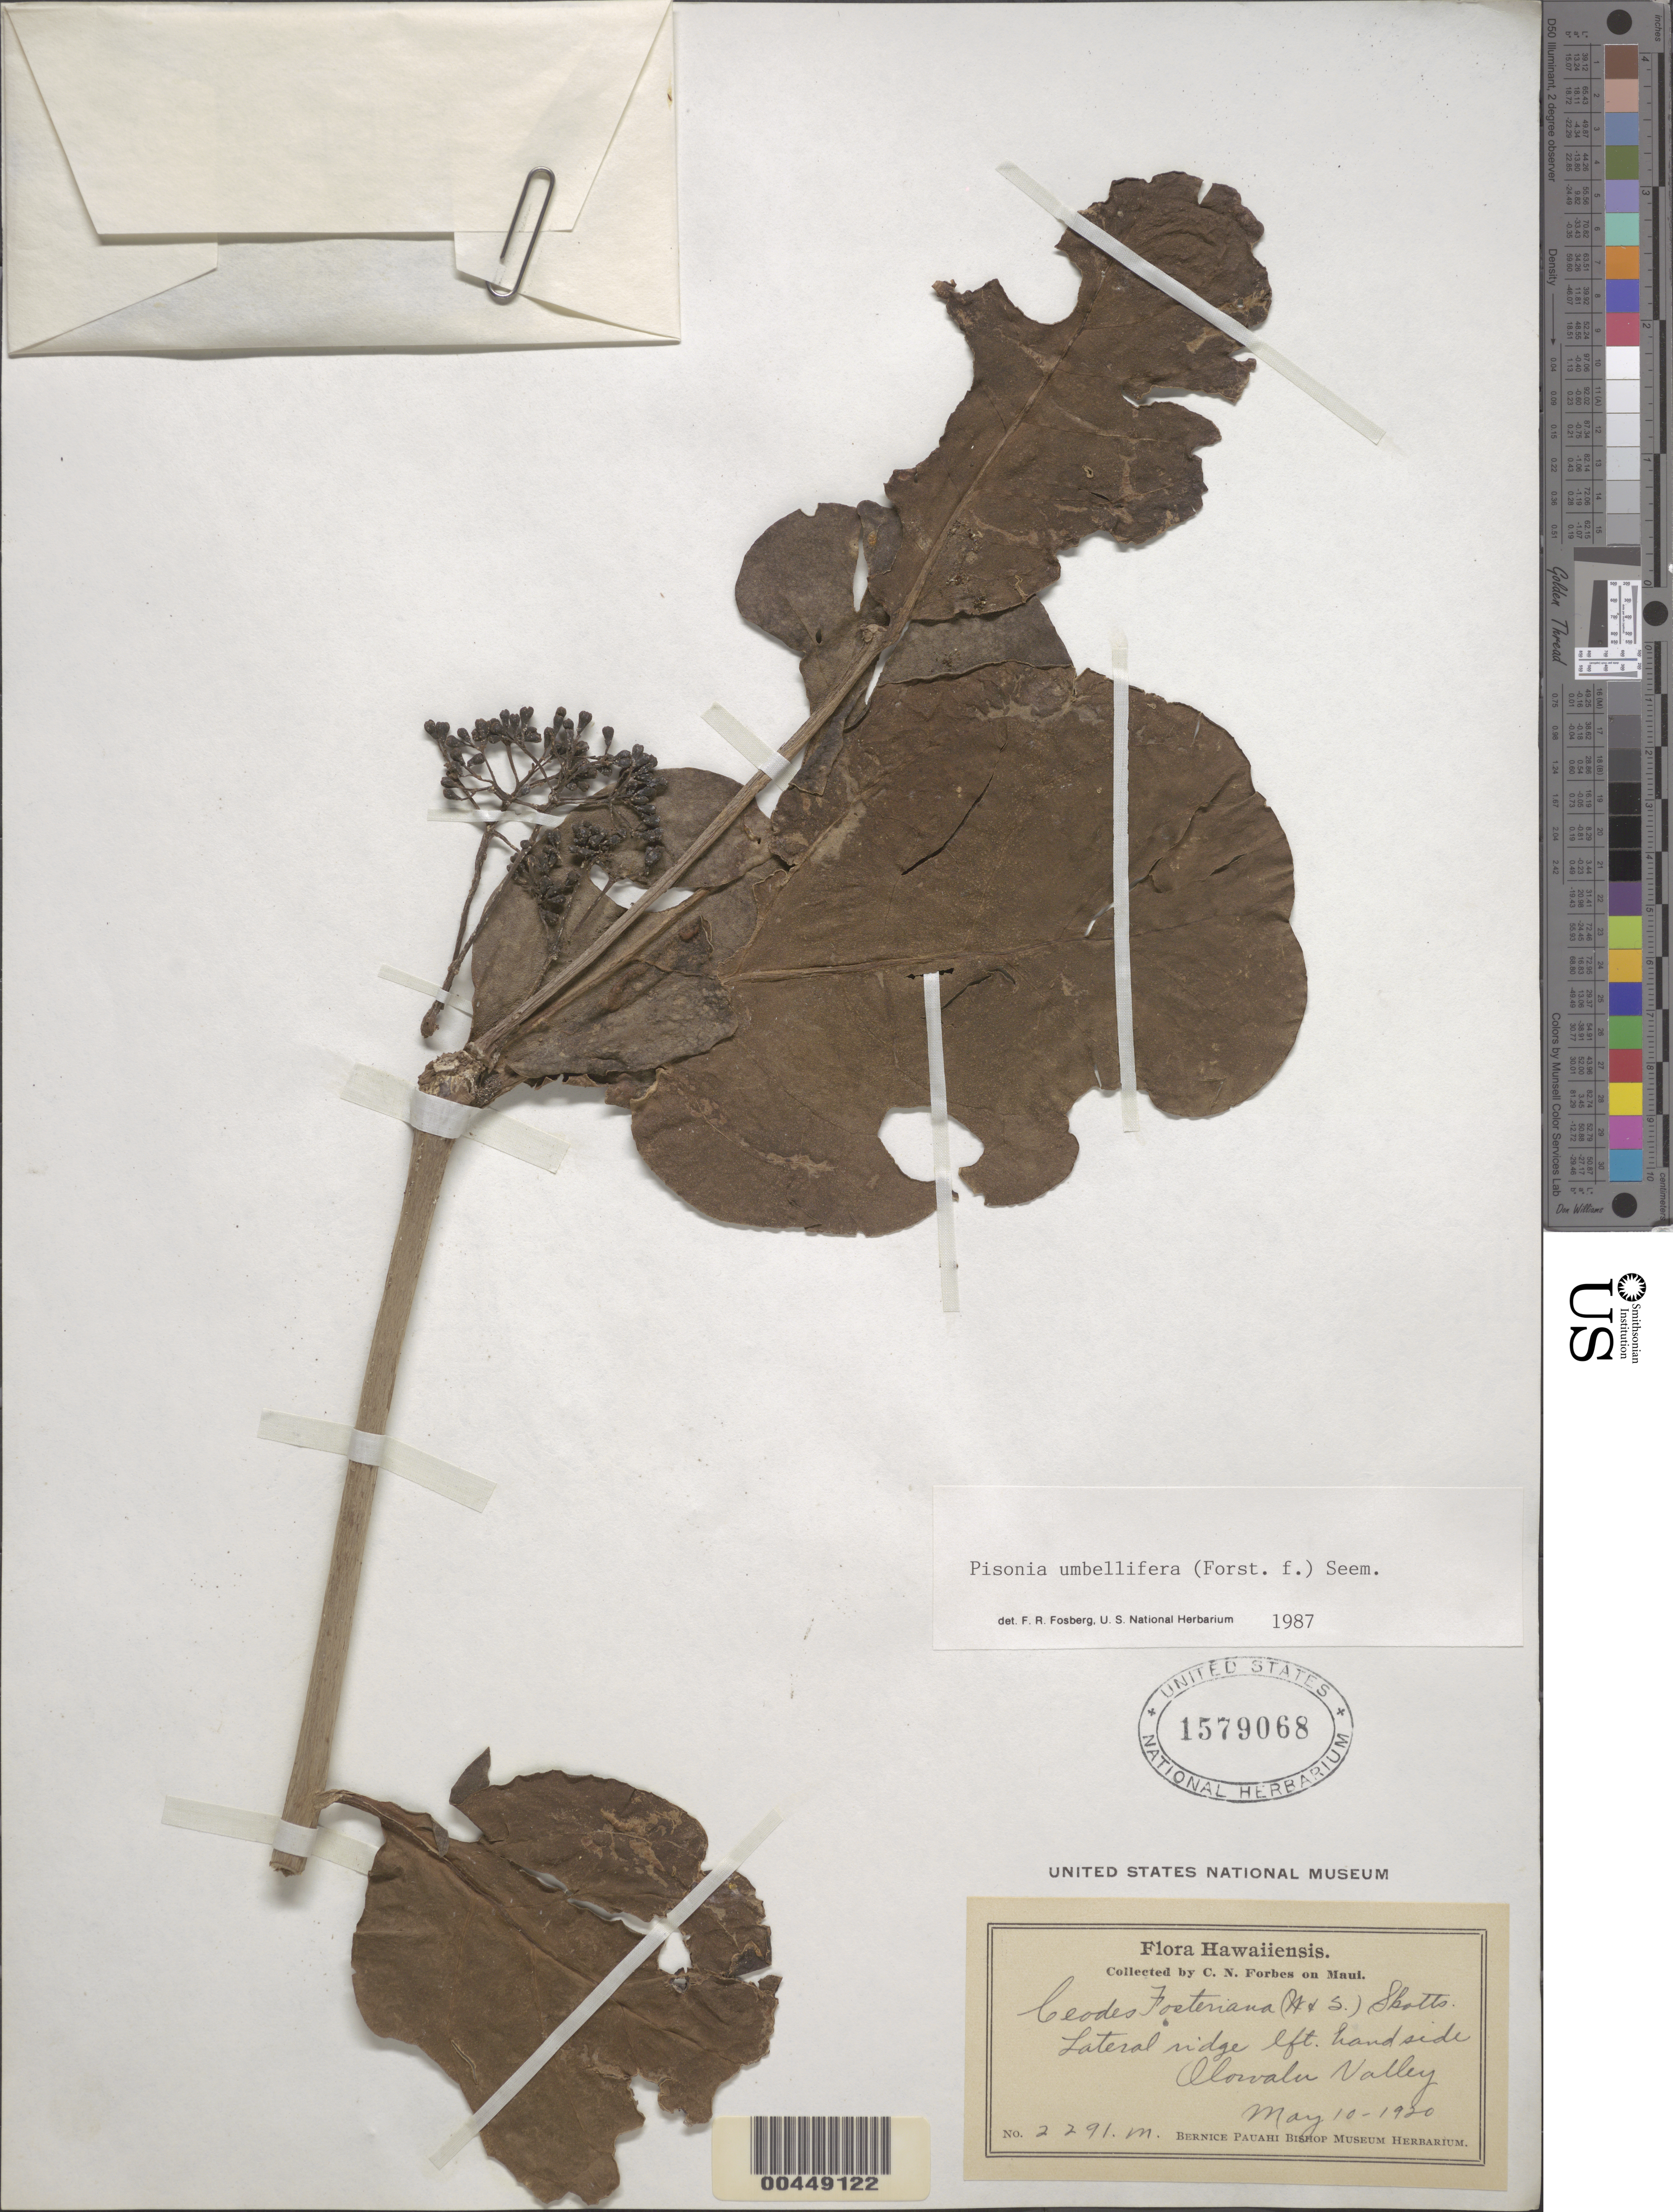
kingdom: Plantae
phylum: Tracheophyta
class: Magnoliopsida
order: Caryophyllales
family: Nyctaginaceae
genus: Ceodes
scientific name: Ceodes umbellifera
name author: J.R. Forst. & G. Forst.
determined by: Wagner, W. L., (BOT), Smithsonian Institution - National Museum of Natural History (UNITED STATES)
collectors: C. N. Forbes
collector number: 2291.M.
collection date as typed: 10 May 1920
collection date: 1920-05-10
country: United States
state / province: Hawaii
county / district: Maui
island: Maui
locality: Lateral ridge left hand side Olowalu Valley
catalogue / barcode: US 1579068